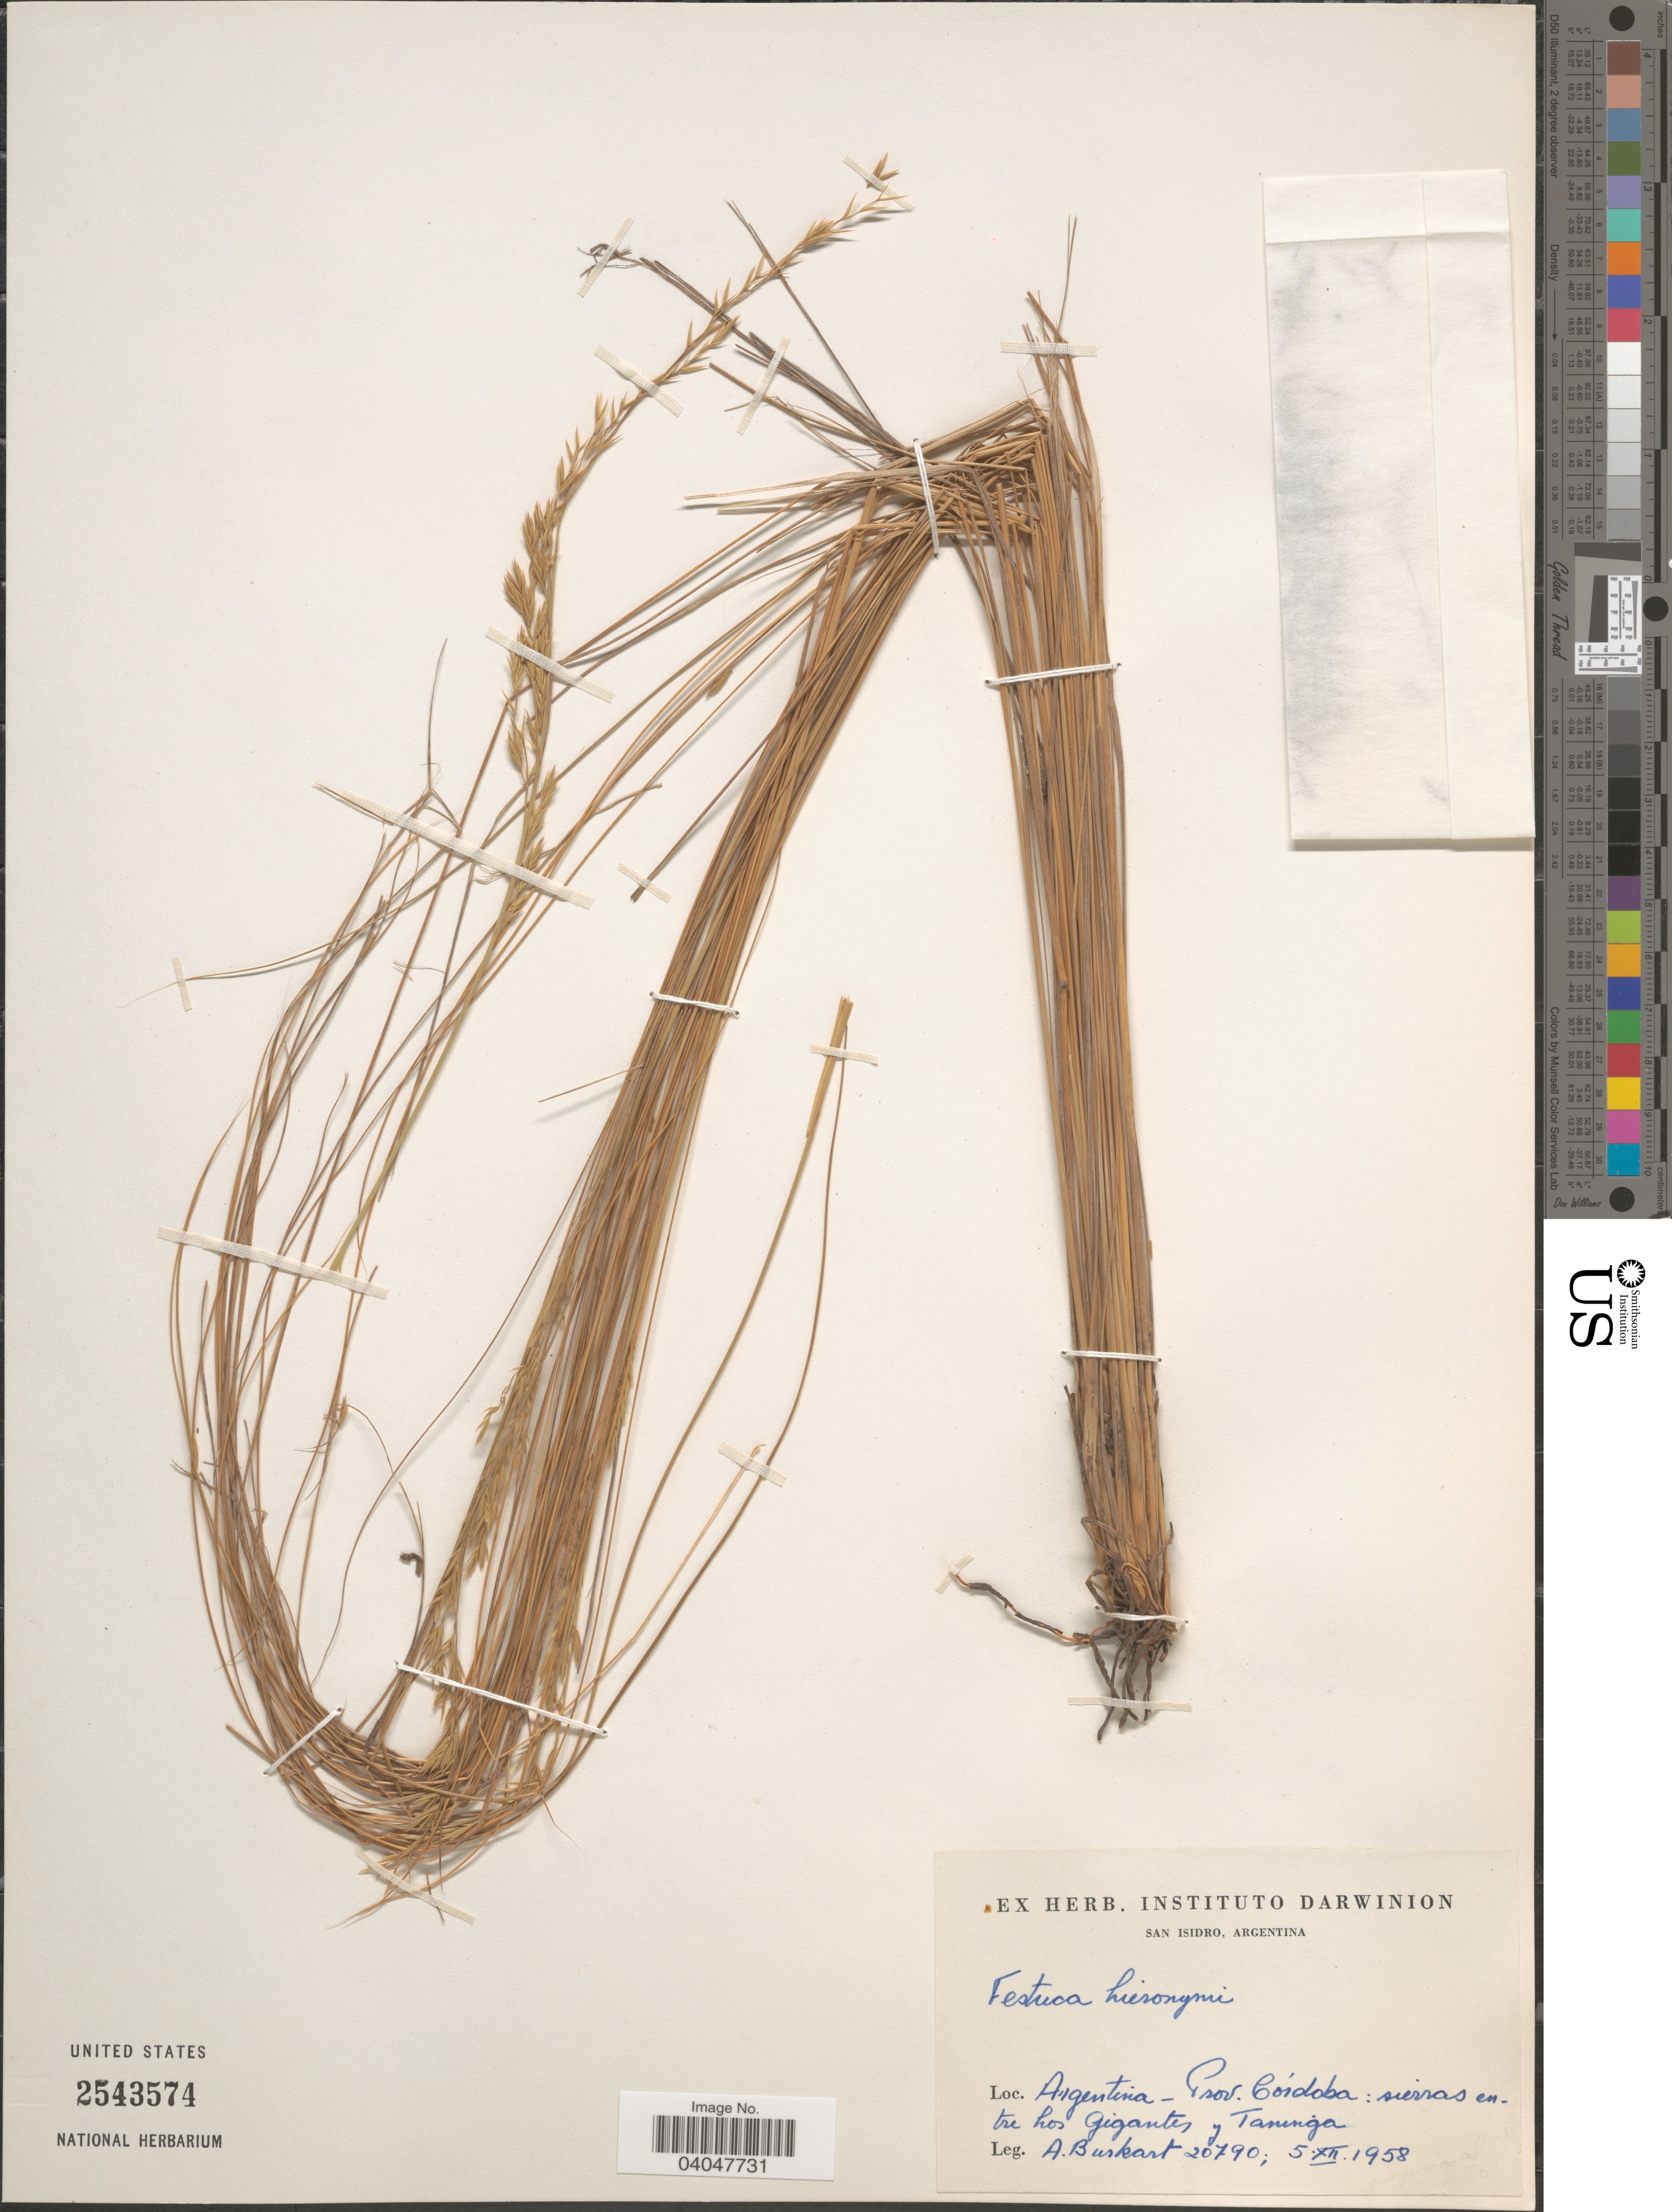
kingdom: Plantae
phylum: Tracheophyta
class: Liliopsida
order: Poales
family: Poaceae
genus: Festuca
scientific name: Festuca hieronymi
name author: Hack.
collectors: A. E. Burkart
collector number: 20790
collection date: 1958-12-05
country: Argentina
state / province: Córdoba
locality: Sierras entre Los Gigantes y Taninga.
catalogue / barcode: US 2543574